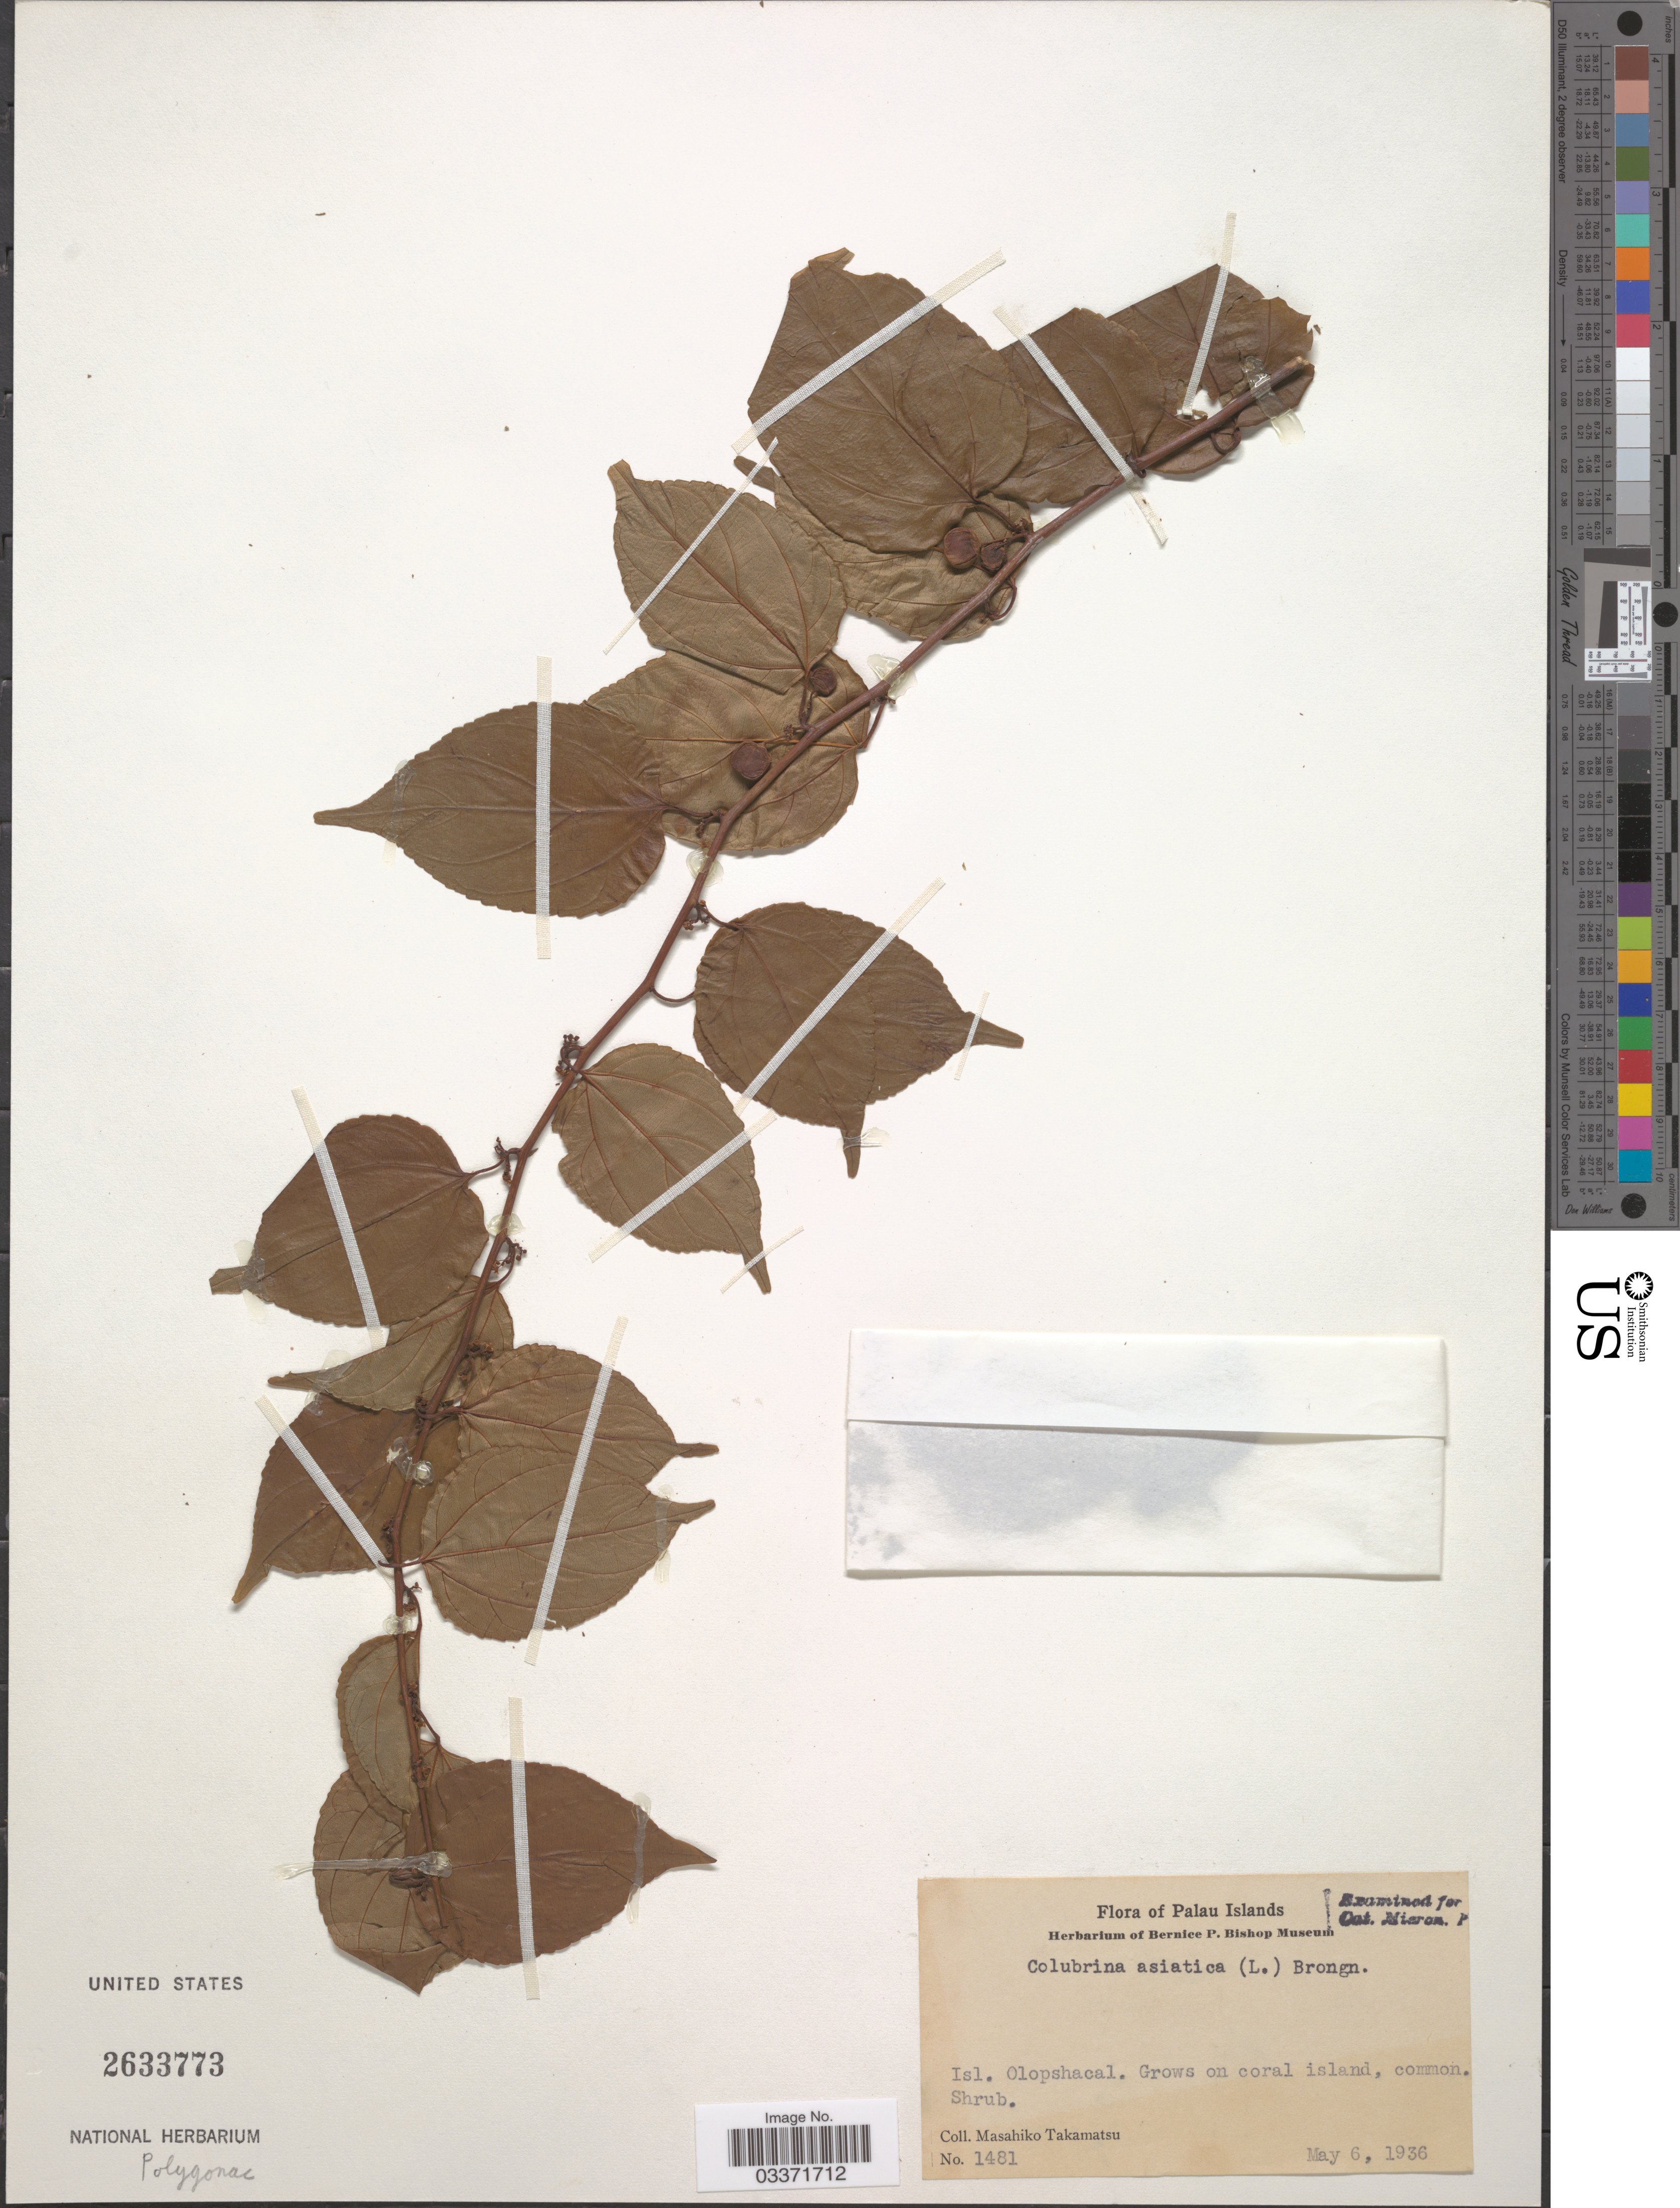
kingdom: Plantae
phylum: Tracheophyta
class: Magnoliopsida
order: Rosales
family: Rhamnaceae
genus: Colubrina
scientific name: Colubrina asiatica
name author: (L.) Brongn.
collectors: M. Takamatsu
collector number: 1481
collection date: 1936-05-06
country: Palau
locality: Palau Island, Isl. Olopshacal.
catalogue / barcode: US 2633773